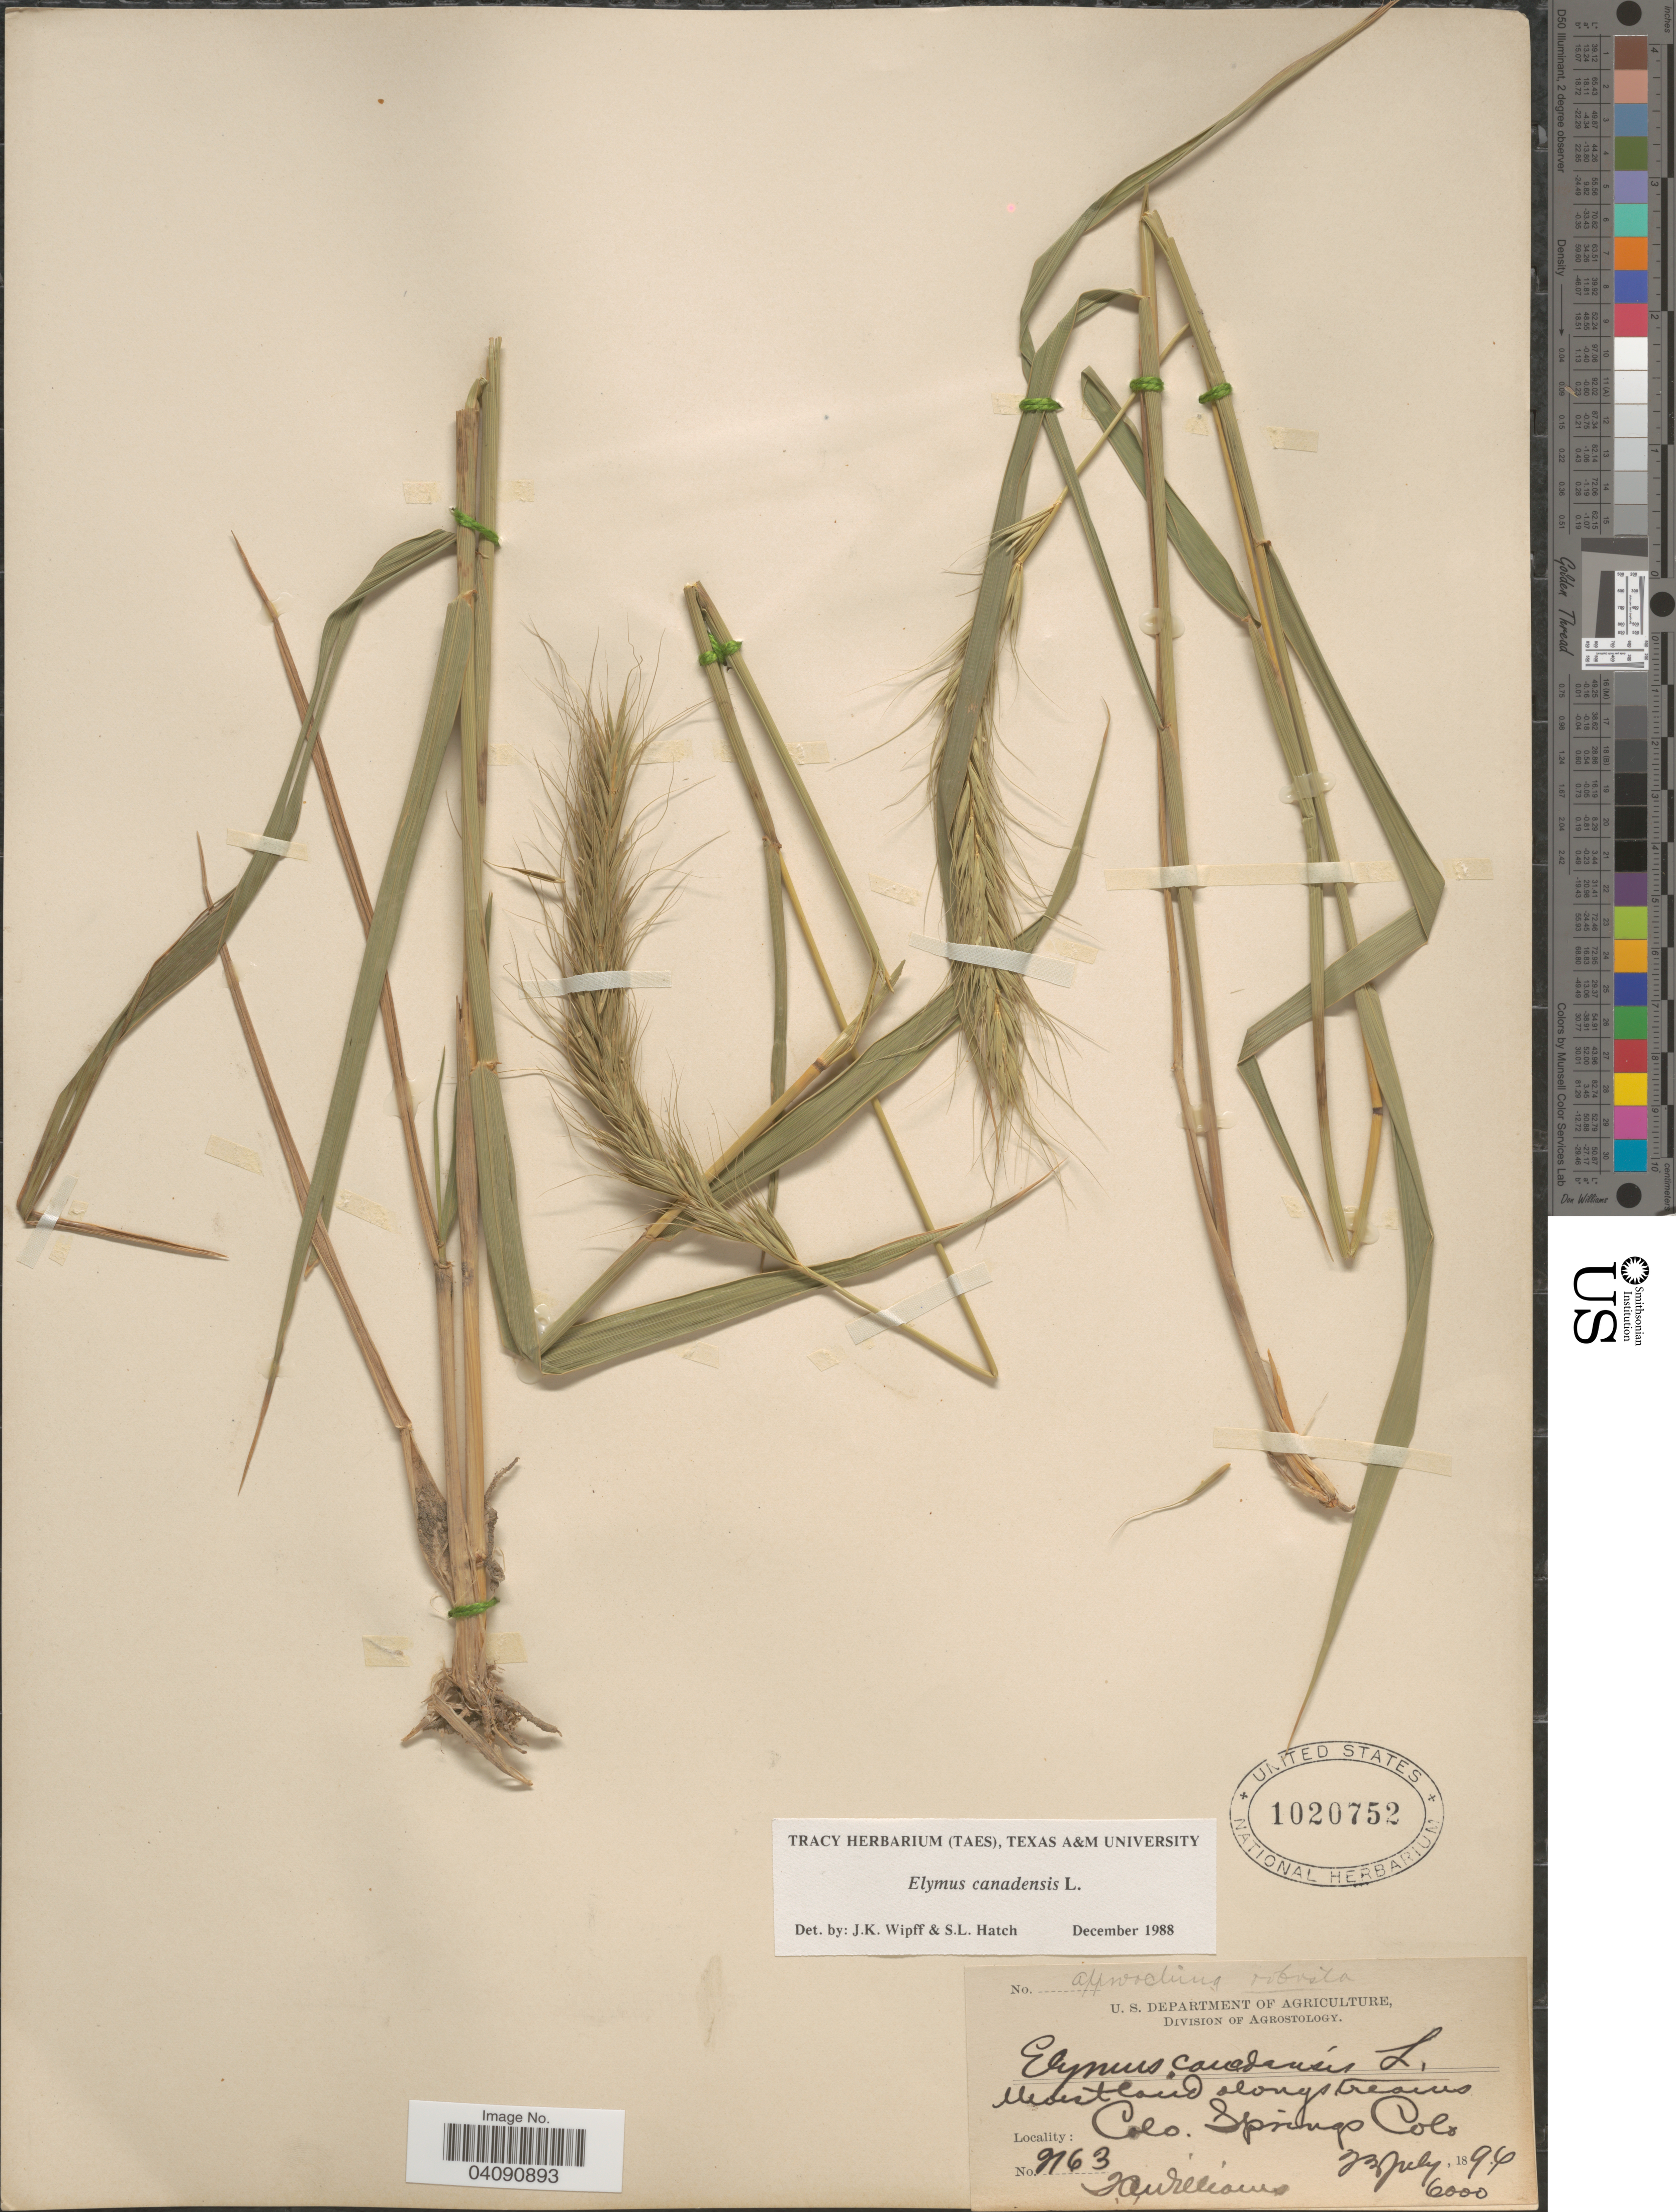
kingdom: Plantae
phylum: Tracheophyta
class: Liliopsida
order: Poales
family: Poaceae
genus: Elymus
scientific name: Elymus canadensis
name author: L.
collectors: T. Williams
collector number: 2163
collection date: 1896-07-23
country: United States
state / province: Colorado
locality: Colo Springs.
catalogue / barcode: US 1020752